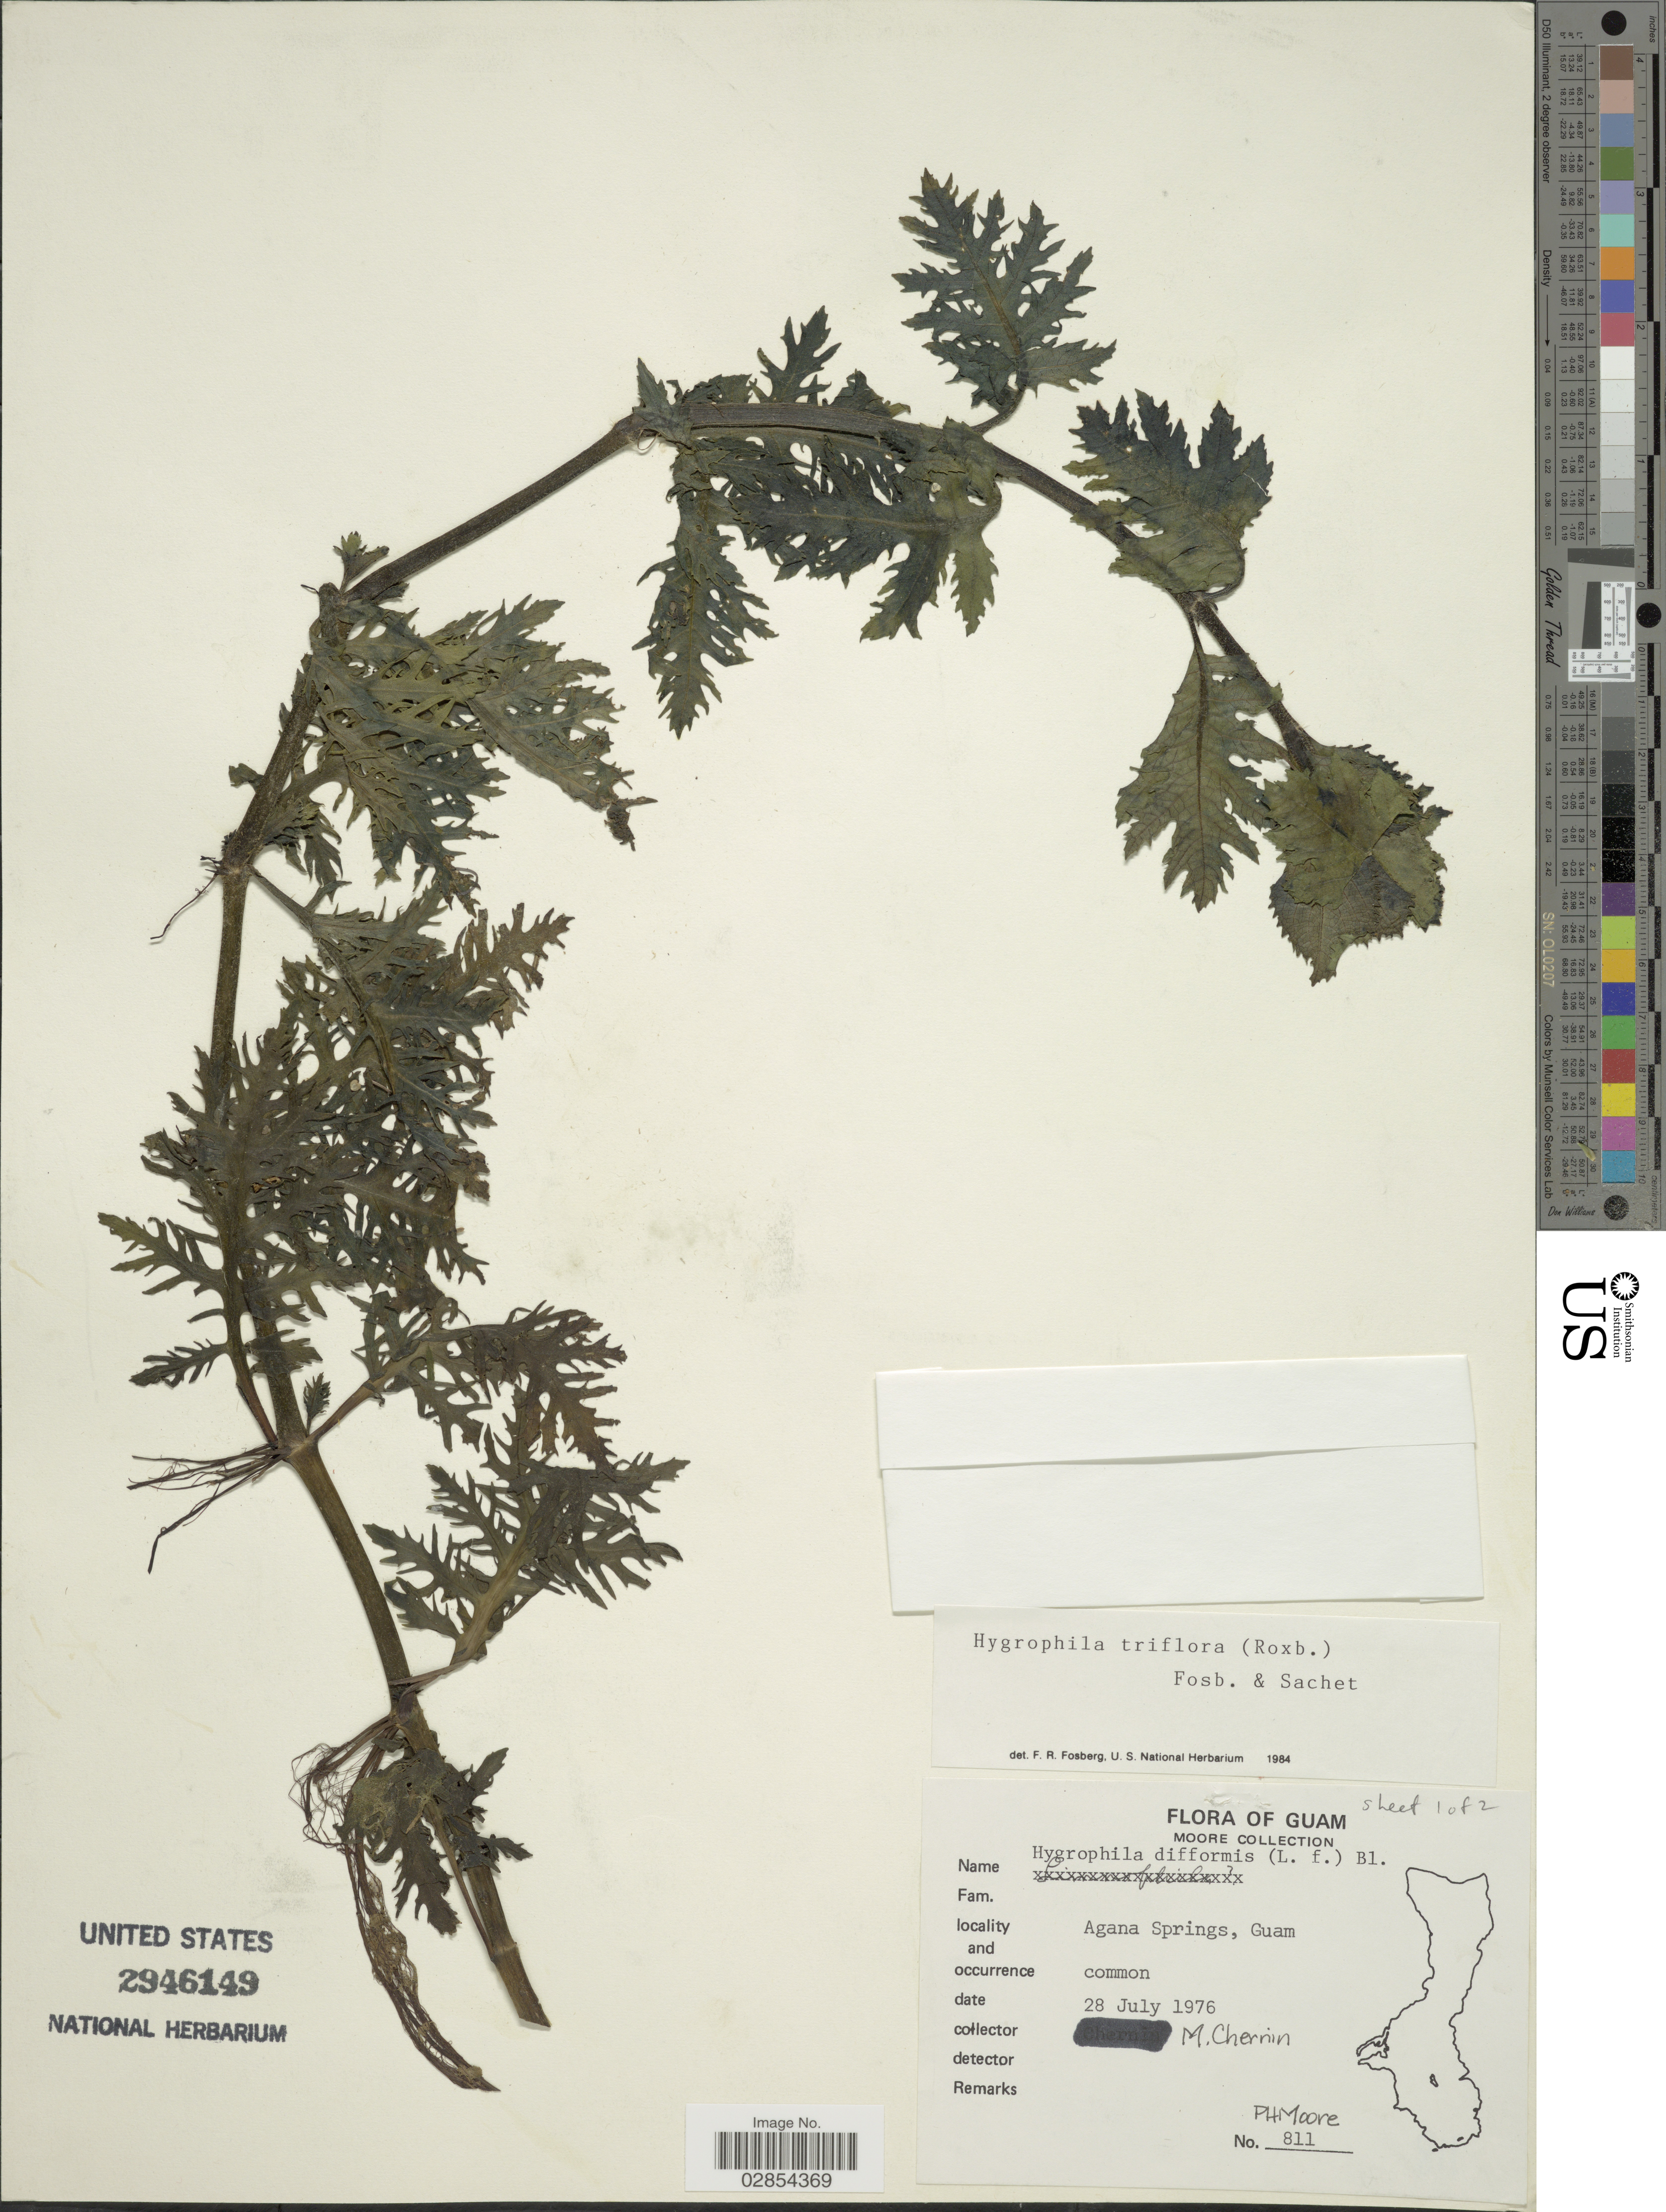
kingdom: Plantae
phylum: Tracheophyta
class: Magnoliopsida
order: Lamiales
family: Acanthaceae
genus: Hygrophila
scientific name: Hygrophila triflora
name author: (Roxb.) Fosberg & Sachet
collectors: M. Chernin & P. H. Moore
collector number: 811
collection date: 1976-07-28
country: Guam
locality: Agana Spring.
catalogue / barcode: US 2946149